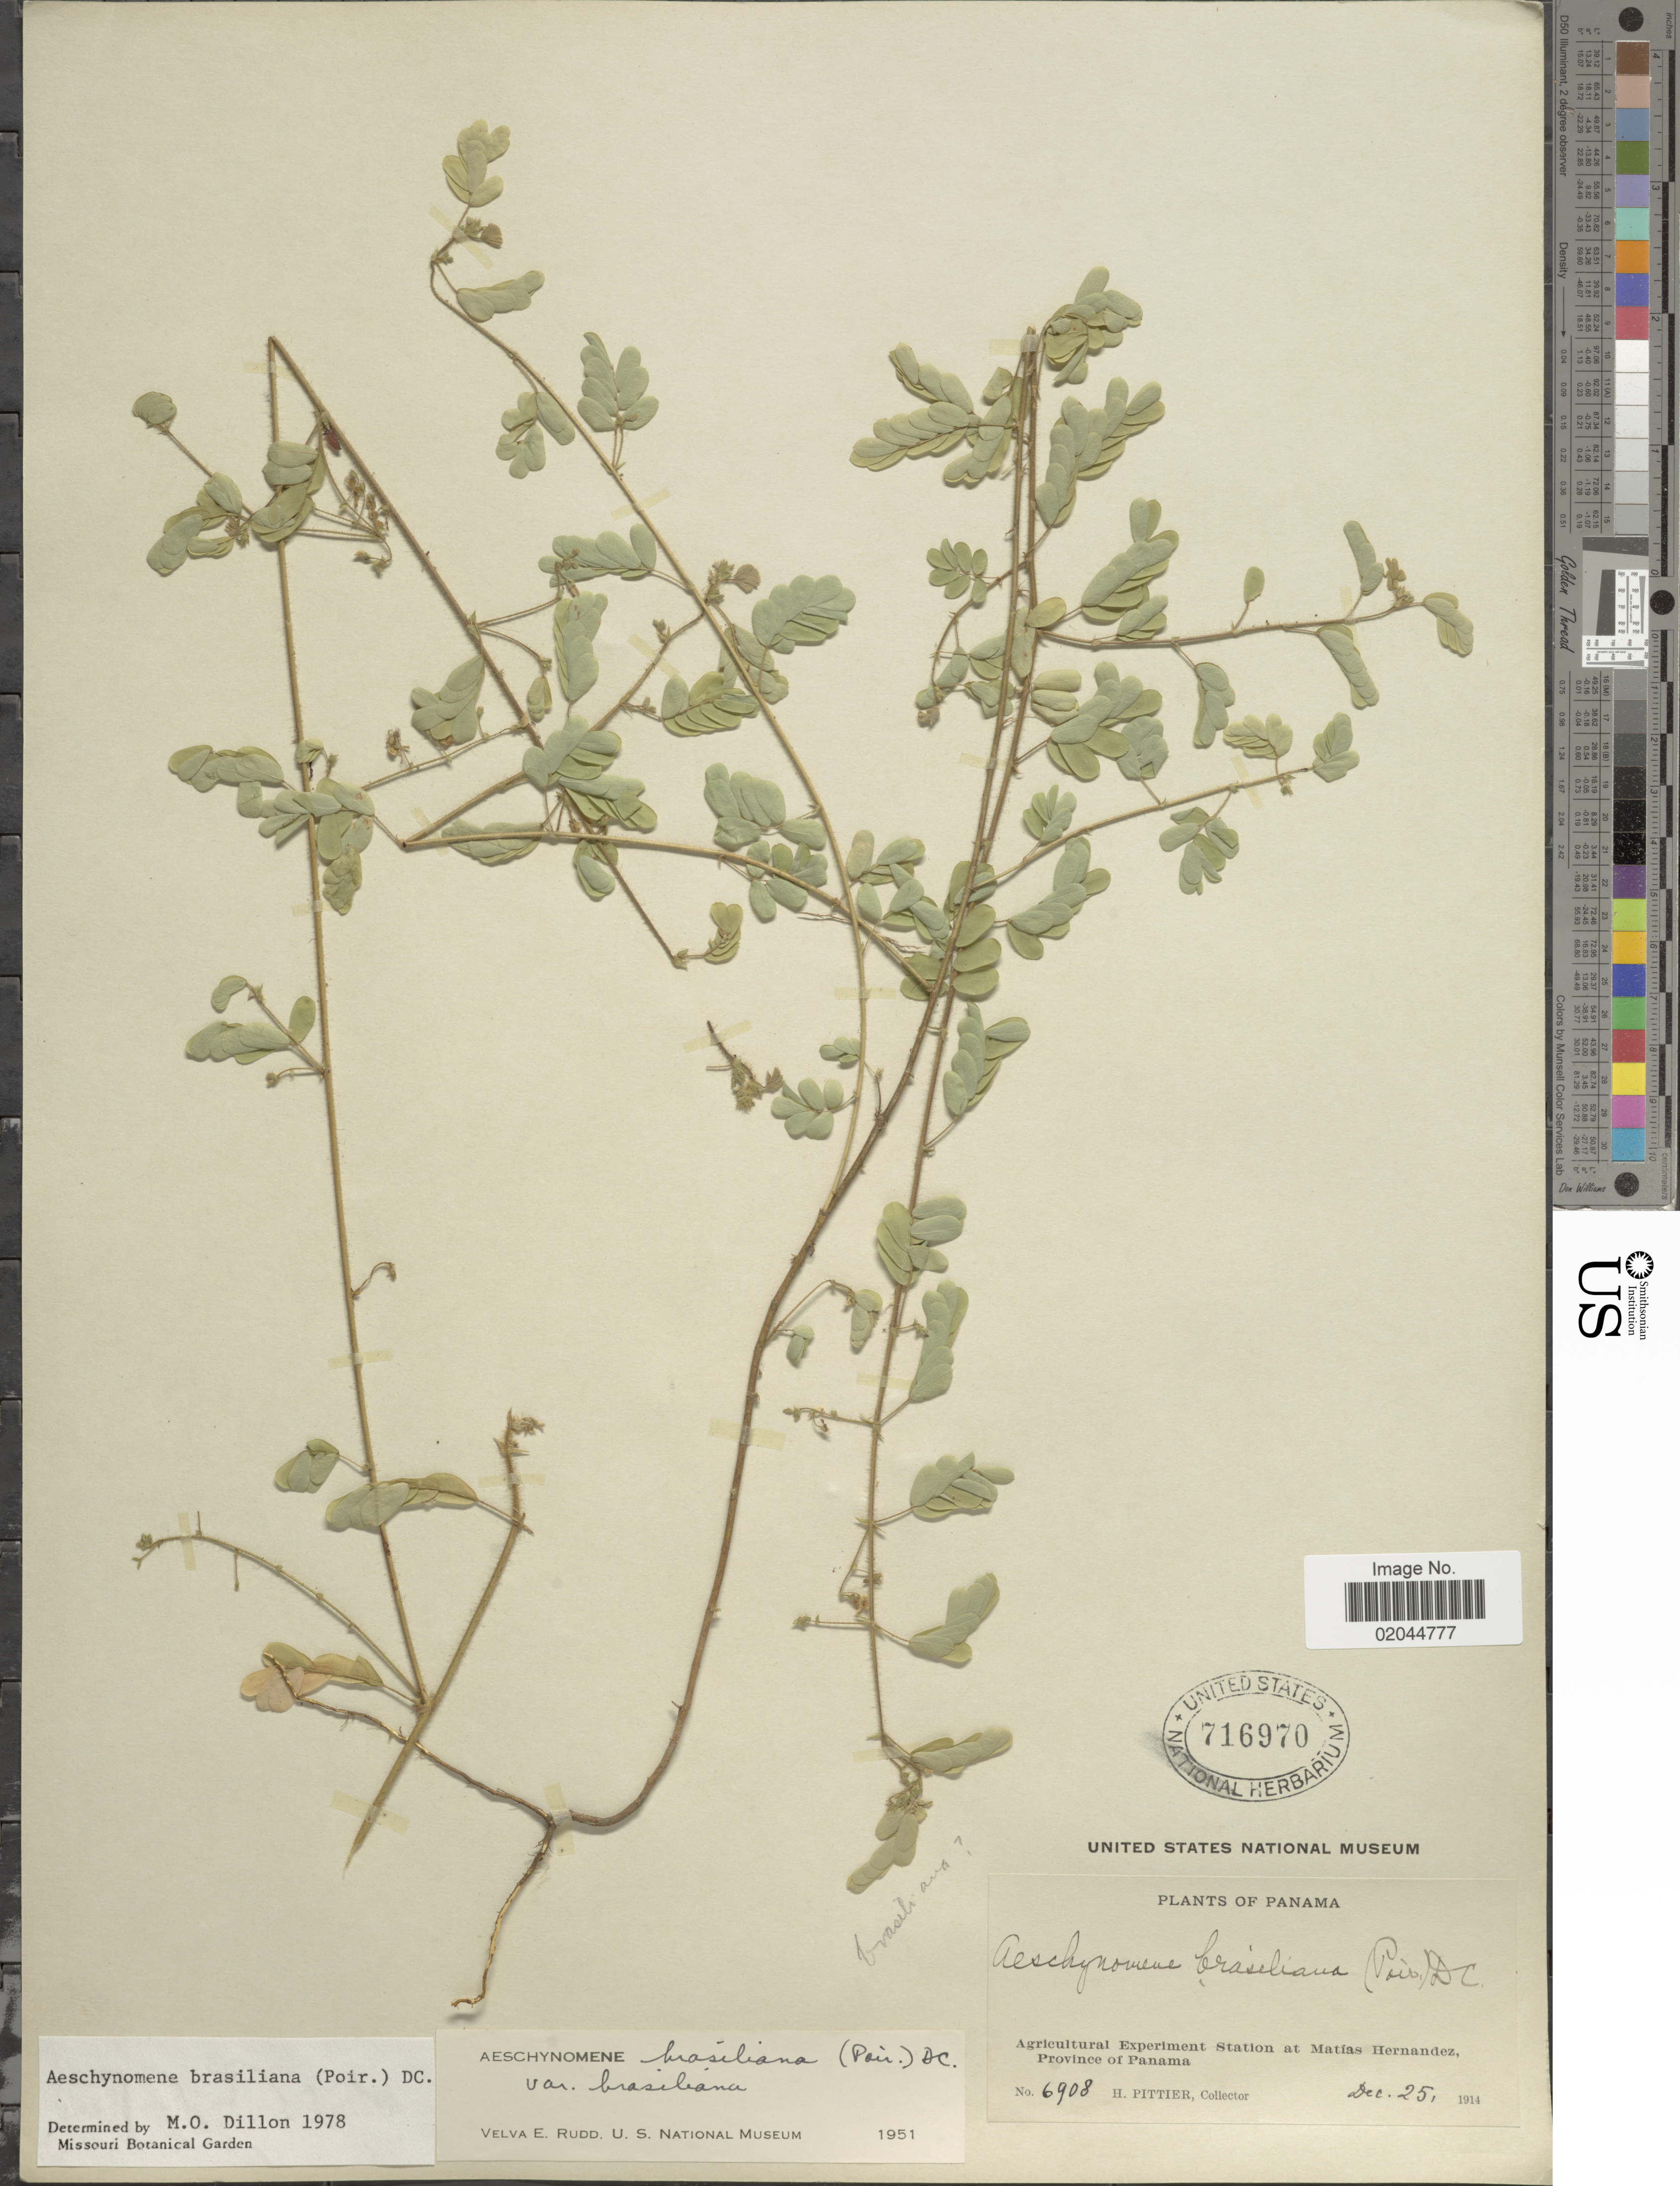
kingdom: Plantae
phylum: Tracheophyta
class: Magnoliopsida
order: Fabales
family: Fabaceae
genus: Aeschynomene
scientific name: Aeschynomene brasiliana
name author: (Poir.) DC.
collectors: P. C. Standley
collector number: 6908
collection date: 1914-12-25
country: Panama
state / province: Panamá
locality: Argicultural Experiment Station at Matias Hernandez, Province of Panama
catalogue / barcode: US 716970